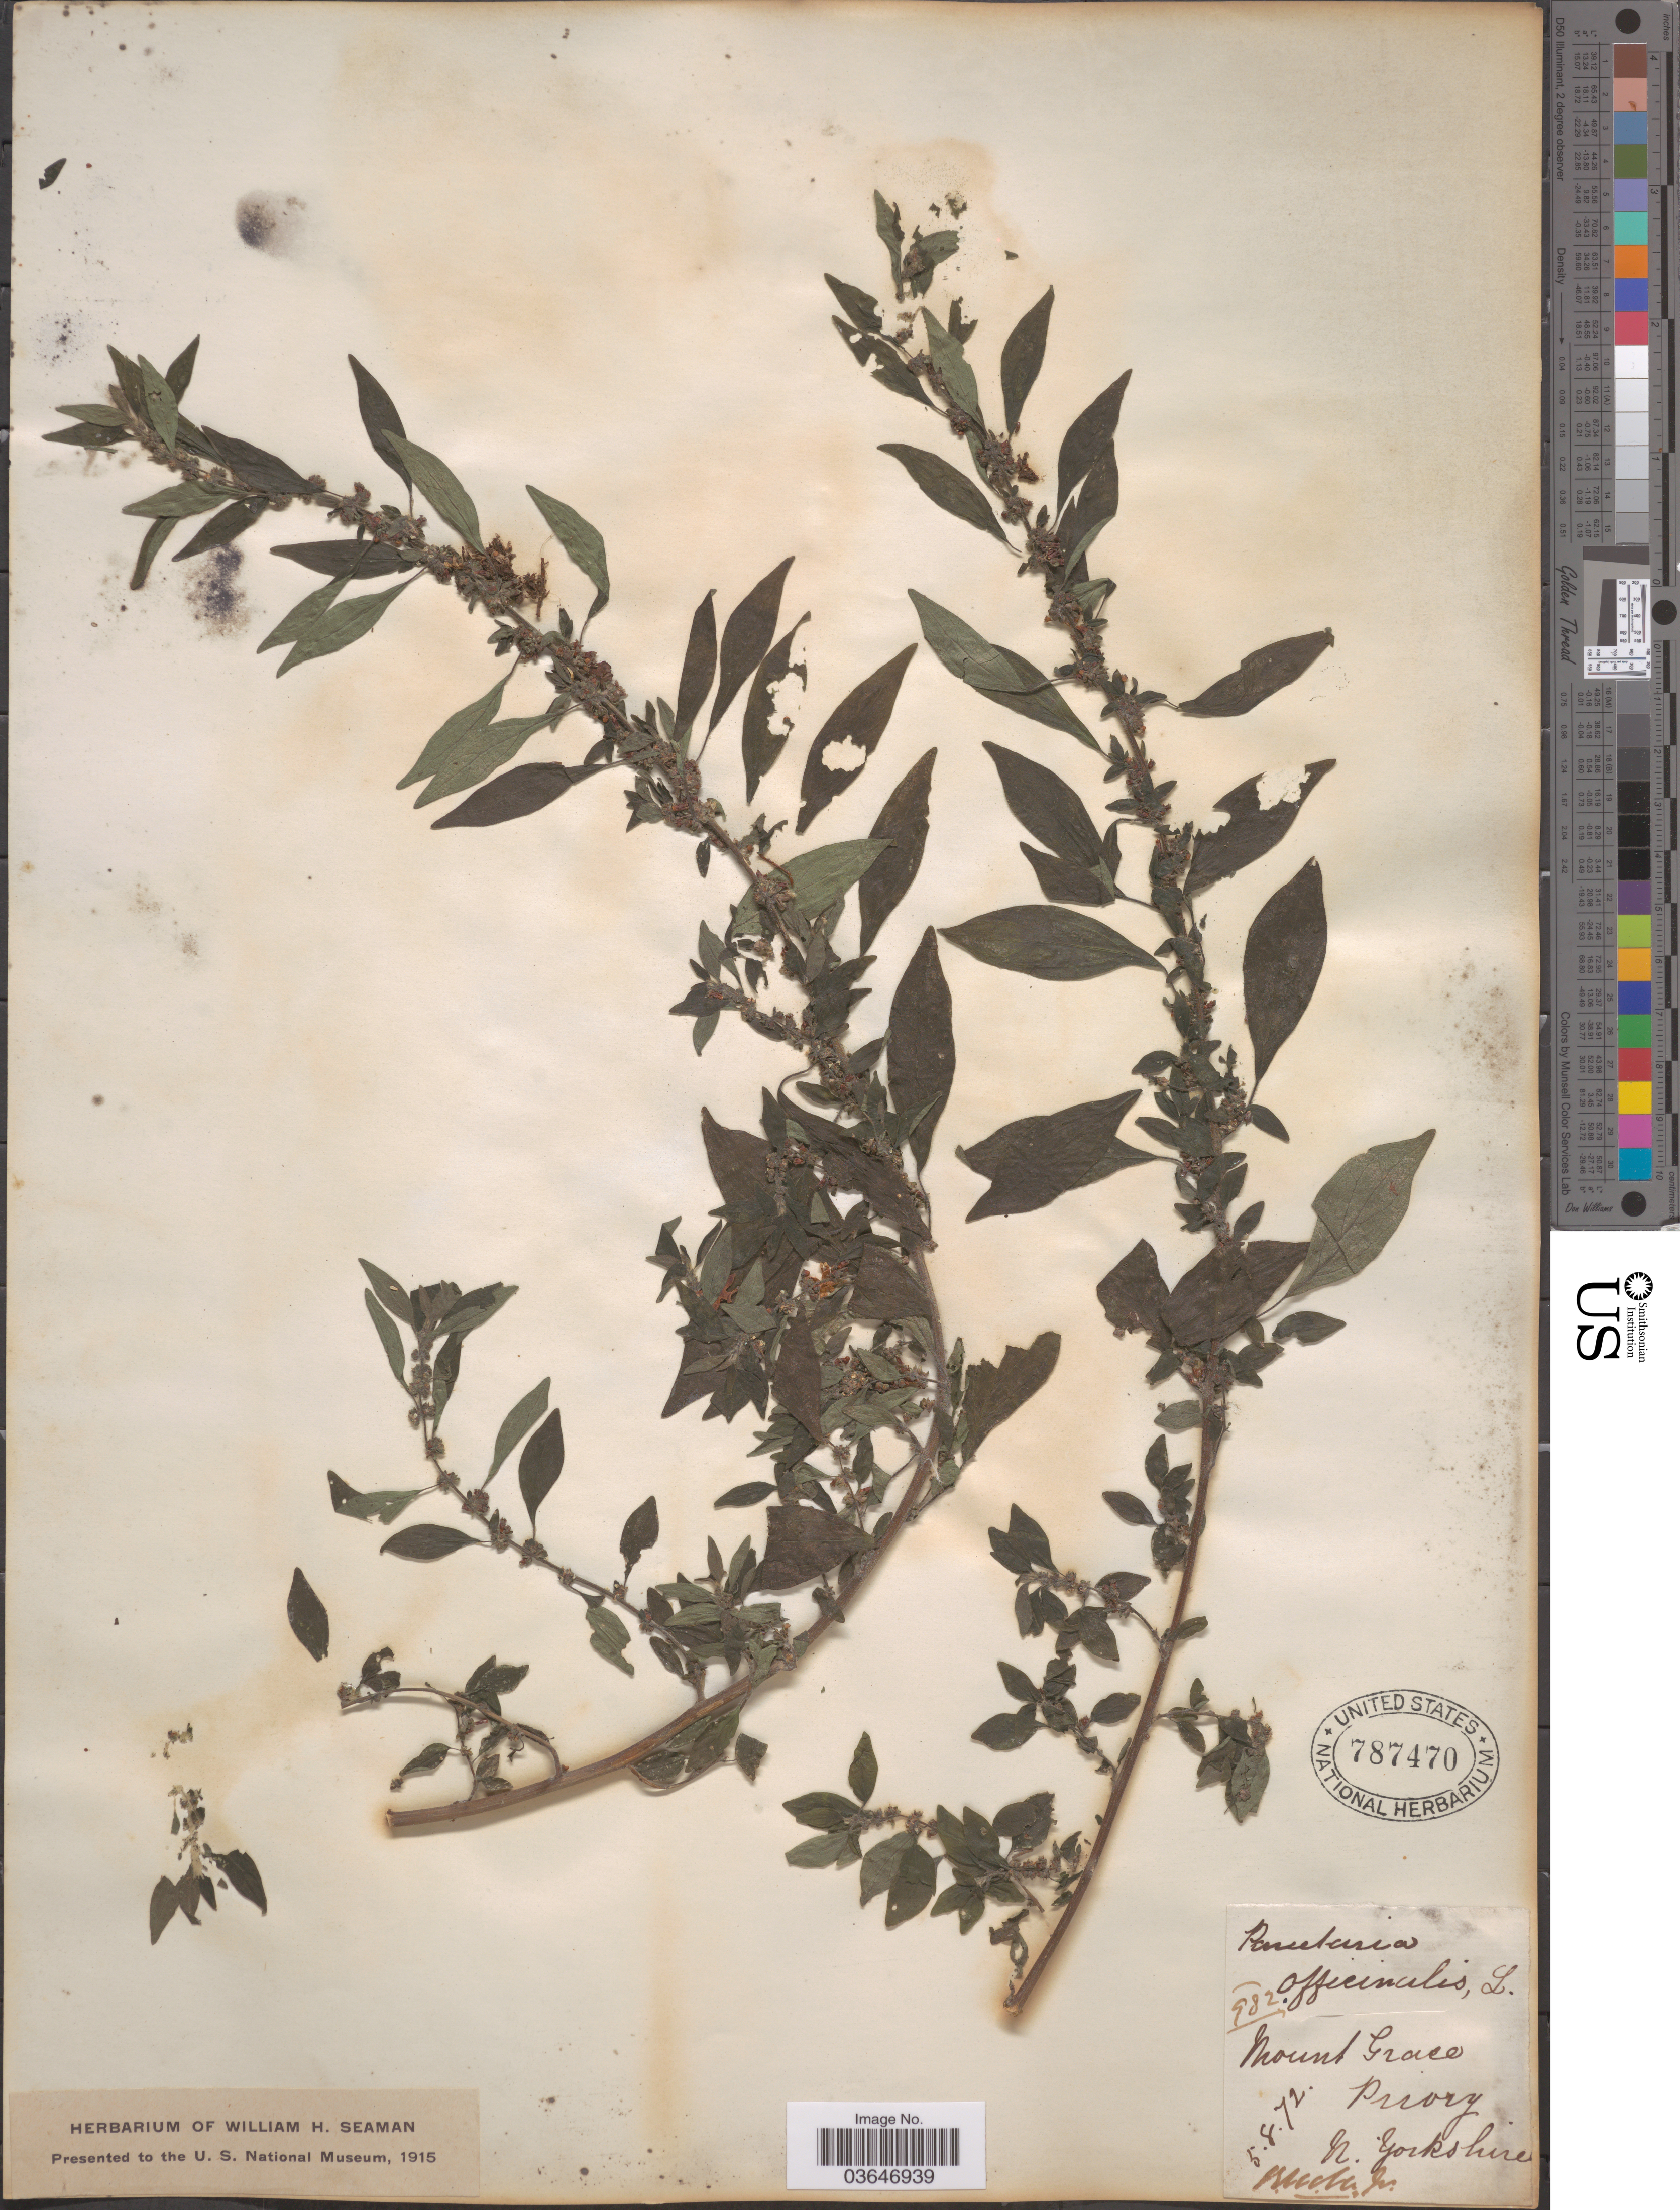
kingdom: Plantae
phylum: Tracheophyta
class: Magnoliopsida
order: Rosales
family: Urticaceae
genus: Parietaria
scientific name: Parietaria officinalis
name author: L.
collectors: -. Bleck Jr.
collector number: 982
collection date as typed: Transcribed d/m/y: 5/8/72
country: United Kingdom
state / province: England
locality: Mount Grace. Priory. N. Yorkshire.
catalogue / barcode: US 787470